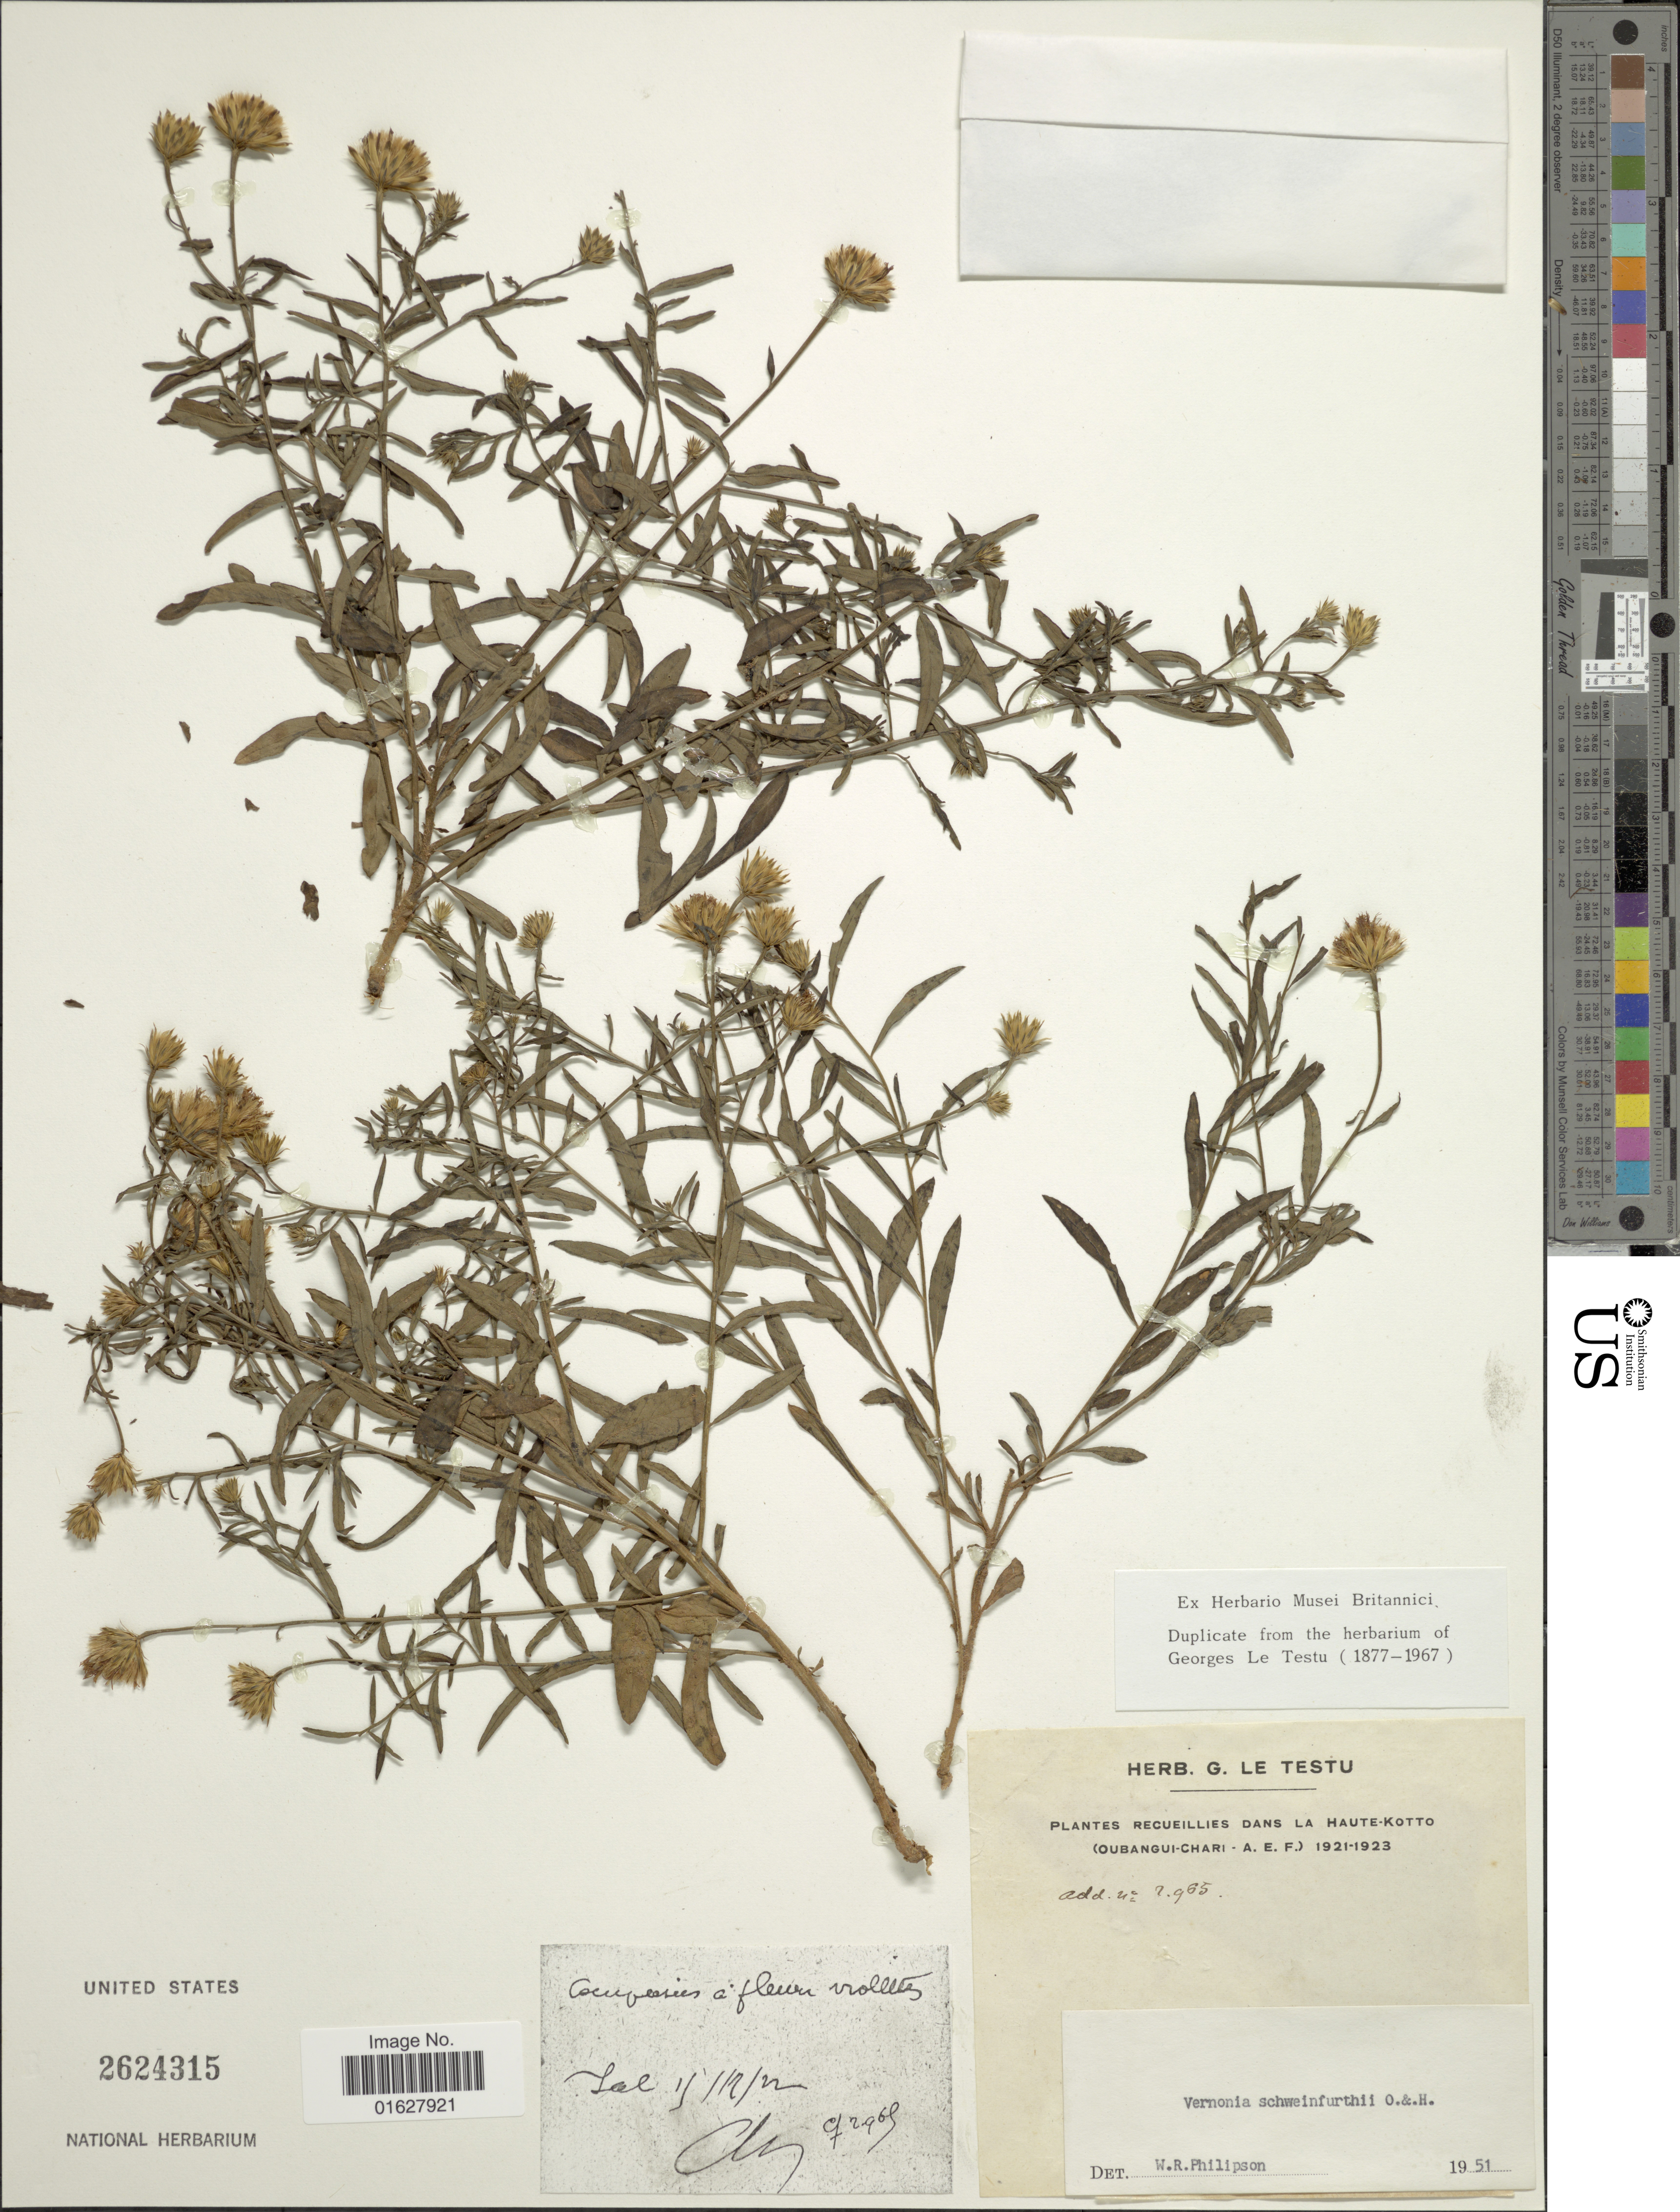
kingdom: Plantae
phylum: Tracheophyta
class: Magnoliopsida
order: Asterales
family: Asteraceae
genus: Vernonia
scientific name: Vernonia schweinfurthii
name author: Oliv. & Hiern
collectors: ex herb. G. Le Testu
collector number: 2695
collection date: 1922-12-19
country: Central African Republic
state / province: Haute-Kotto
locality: Dans La Haute-Kotto (Oubangui-Chari- A. E. F.)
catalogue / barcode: US 2624315